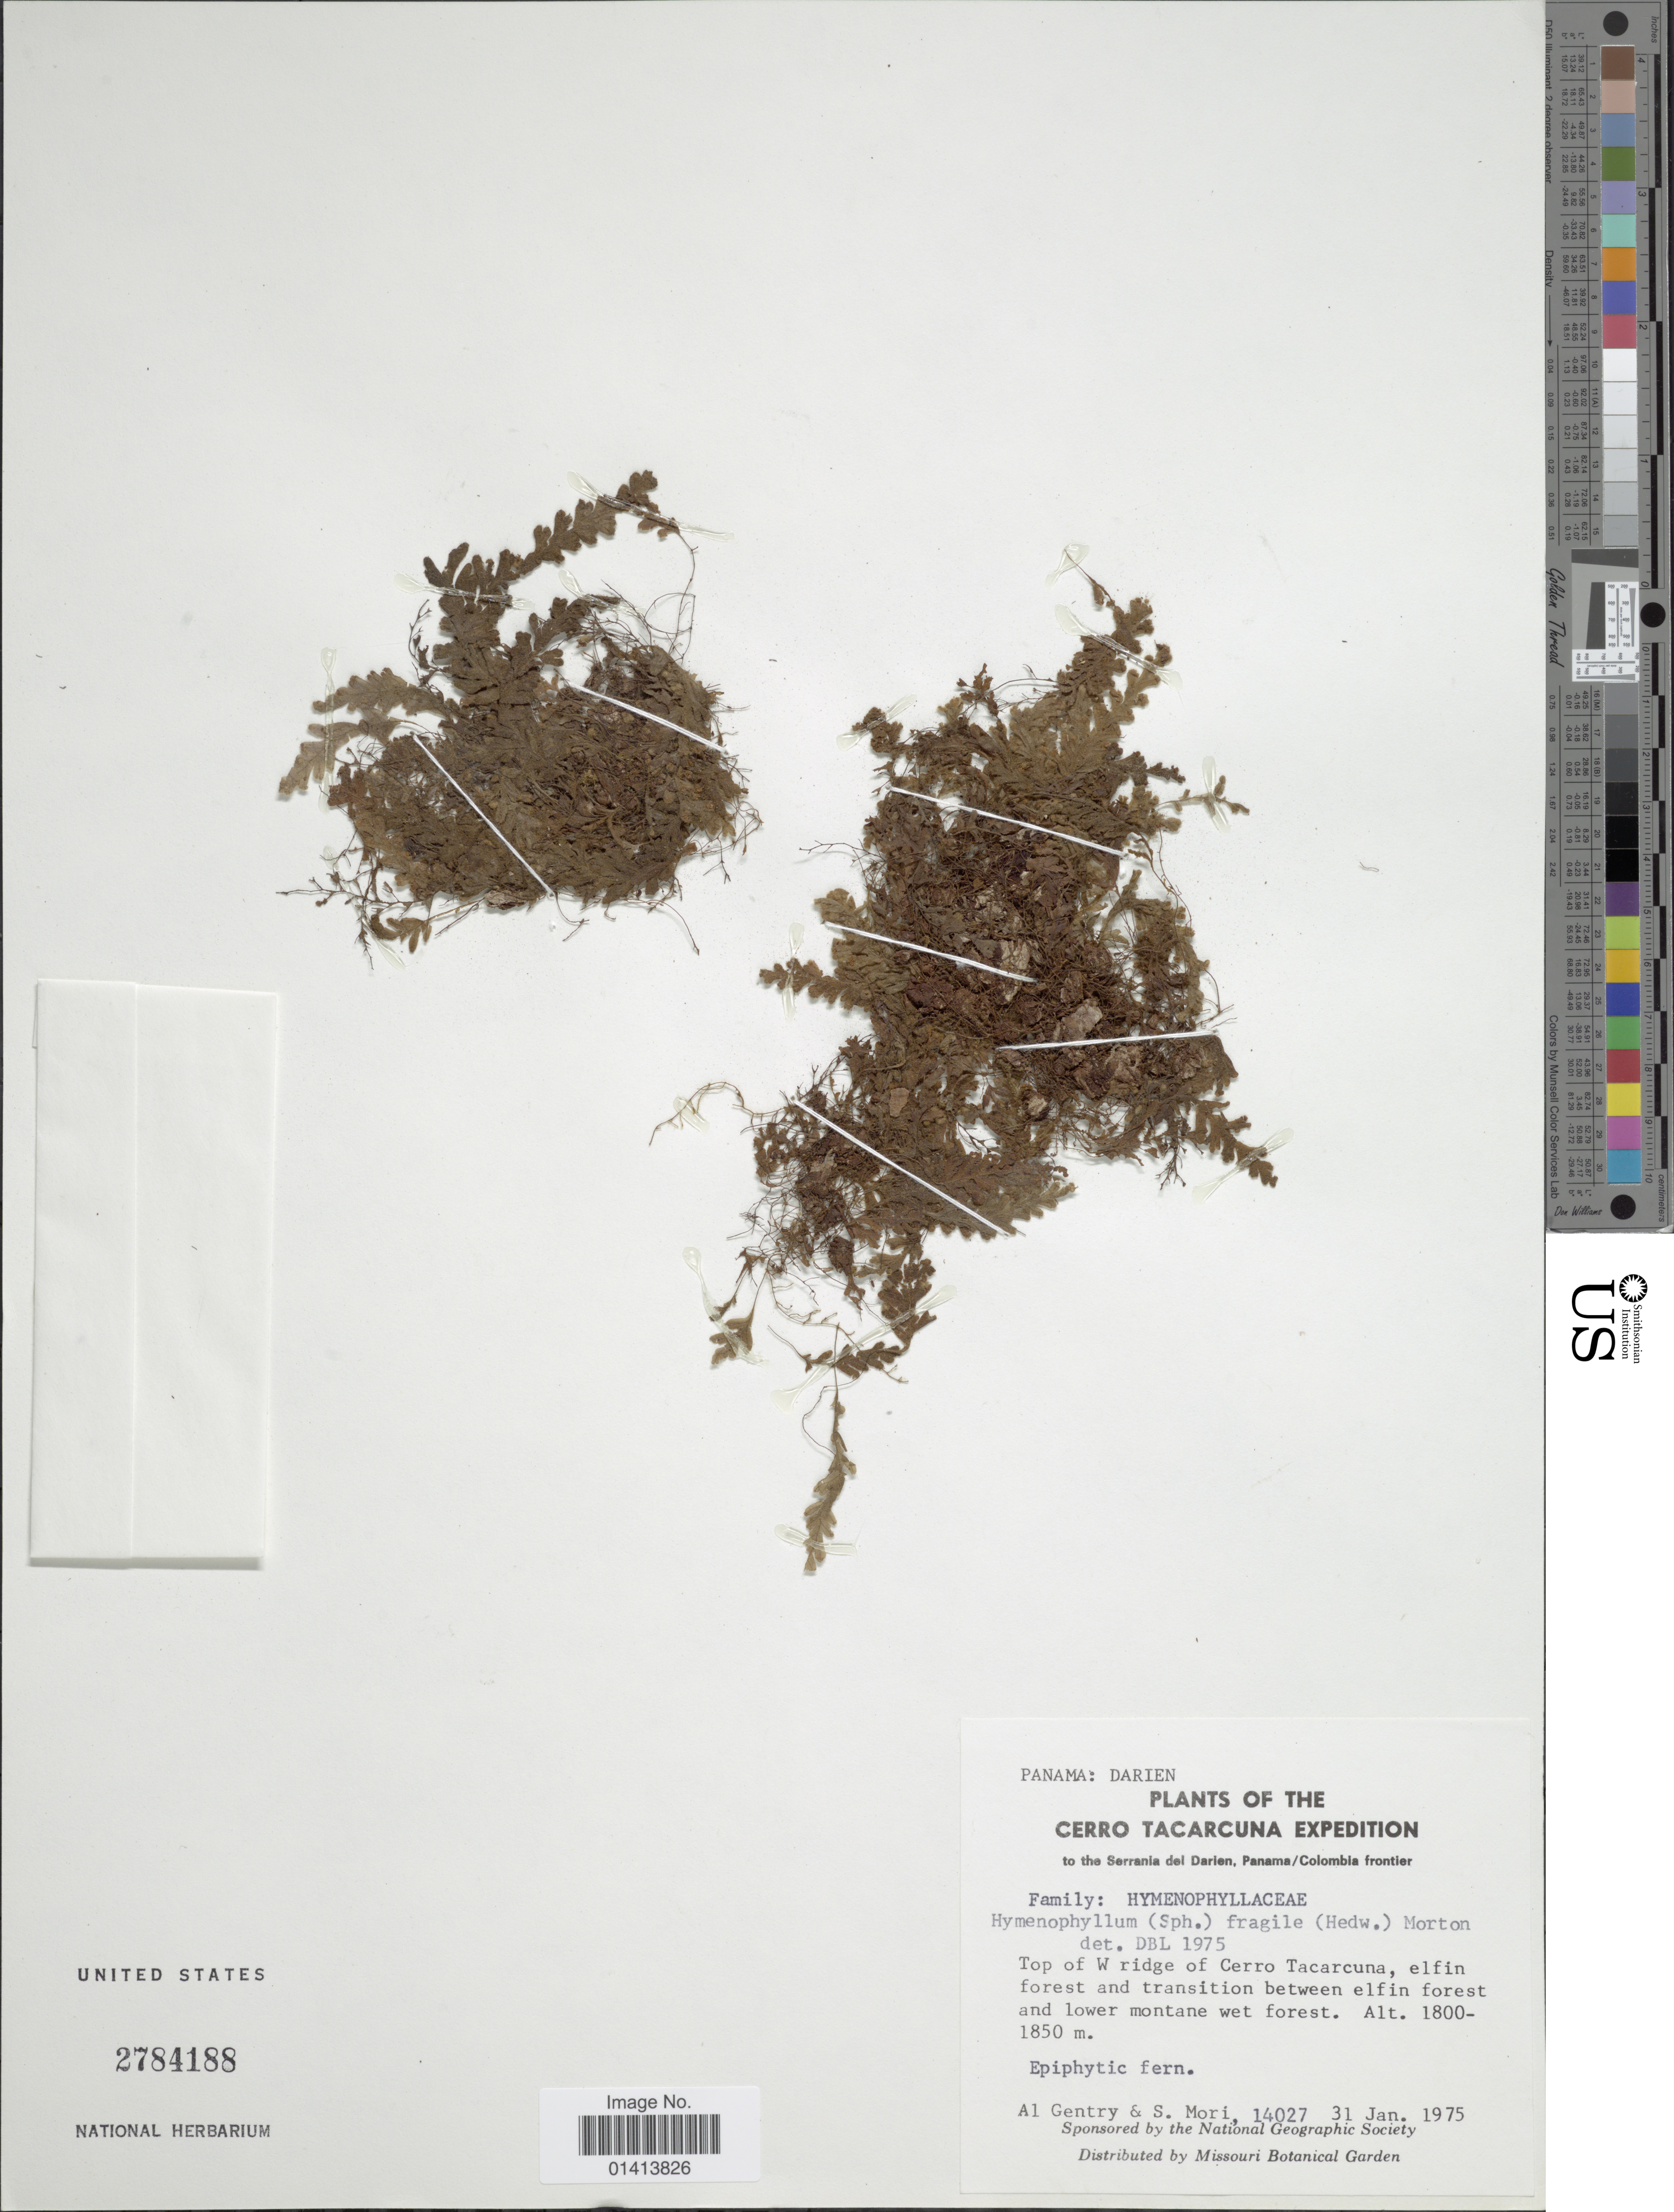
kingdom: Plantae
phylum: Tracheophyta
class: Polypodiopsida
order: Hymenophyllales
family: Hymenophyllaceae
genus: Hymenophyllum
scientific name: Hymenophyllum fragile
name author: (Hedw.) C.V. Morton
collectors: A. H. Gentry & S. Mori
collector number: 14027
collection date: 1975-01-31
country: Panama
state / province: Darién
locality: Top of W ridge of Cerro Tacarcuna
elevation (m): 1800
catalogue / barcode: US 2784188